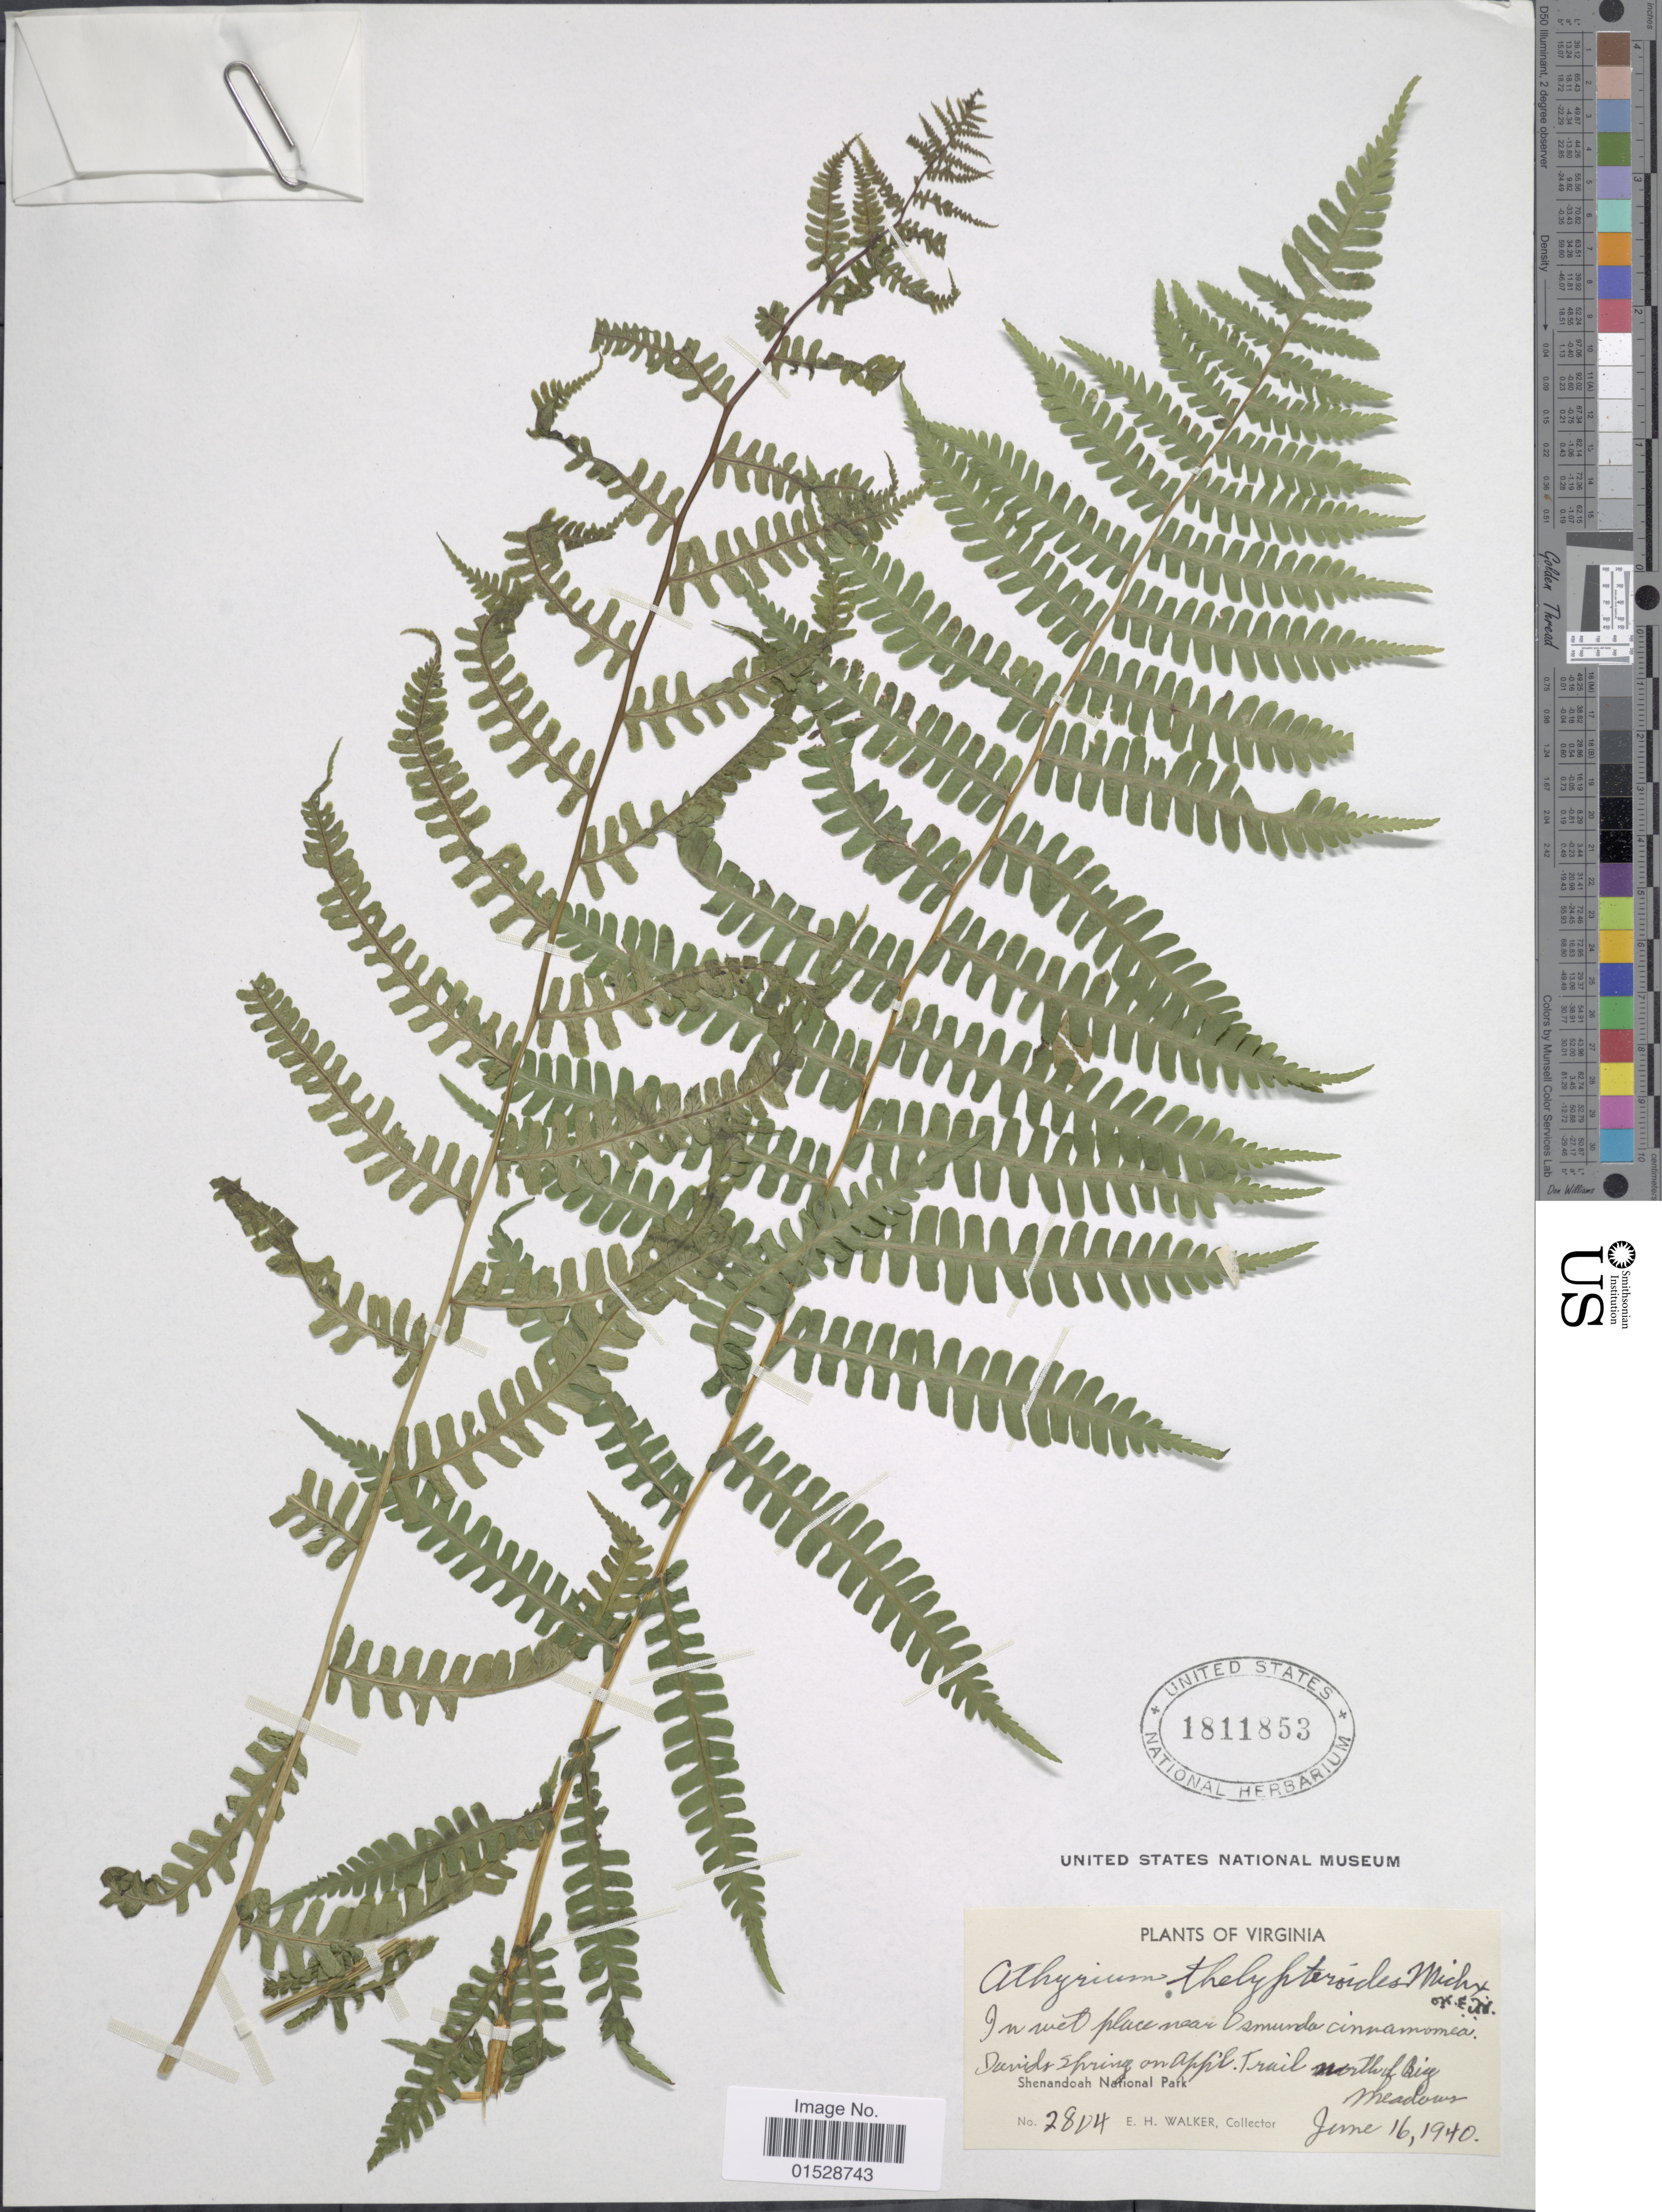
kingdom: Plantae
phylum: Tracheophyta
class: Polypodiopsida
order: Polypodiales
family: Athyriaceae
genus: Deparia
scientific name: Deparia acrostichoides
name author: (Sw.) M. Kato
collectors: E. H. Walker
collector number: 2804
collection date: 1940-06-16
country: United States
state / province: Virginia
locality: In wet place near Osmundo cinnamomea, Davids Spring on App'l. Trail north of Big Meadows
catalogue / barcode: US 1811853